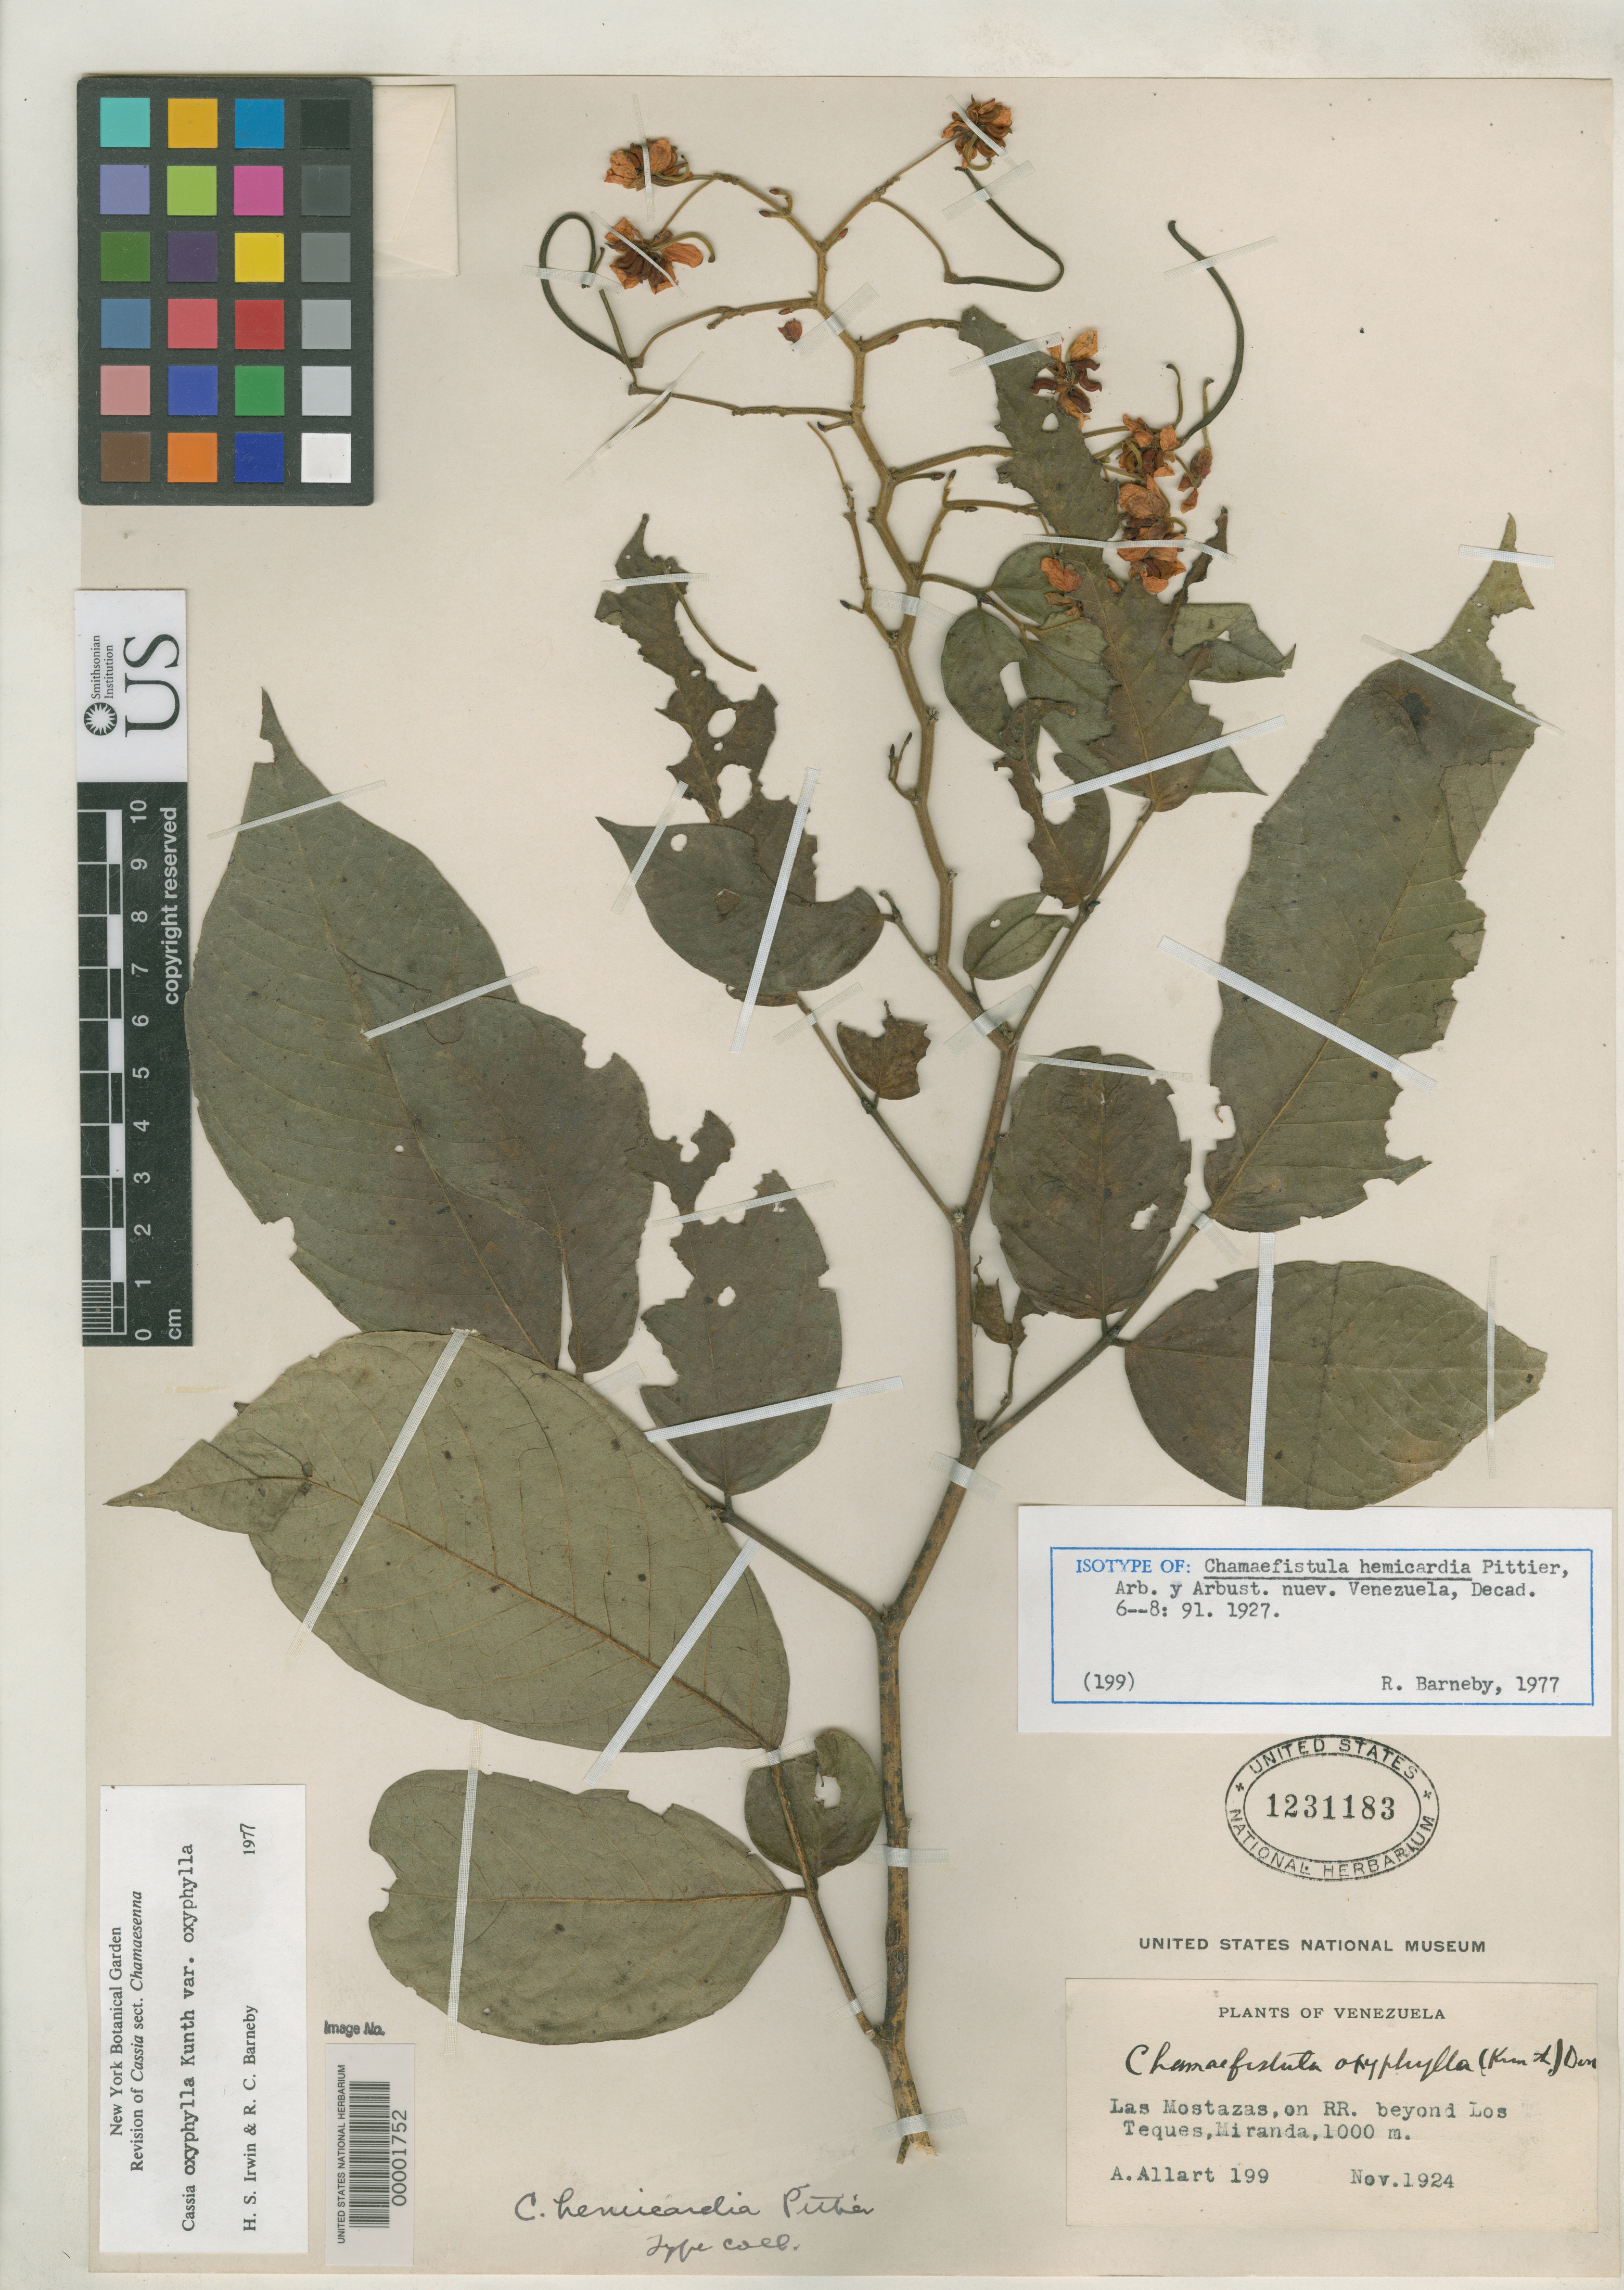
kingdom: Plantae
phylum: Tracheophyta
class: Magnoliopsida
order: Fabales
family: Fabaceae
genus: Chamaefistula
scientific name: Chamaefistula hemicardia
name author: Pittier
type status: Isotype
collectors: A. Allart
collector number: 199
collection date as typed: Nov 1924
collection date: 1924-11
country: Venezuela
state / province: Miranda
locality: Las Mostazas, on railroad beyond Los Teques.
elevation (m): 1000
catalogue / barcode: US 1231183